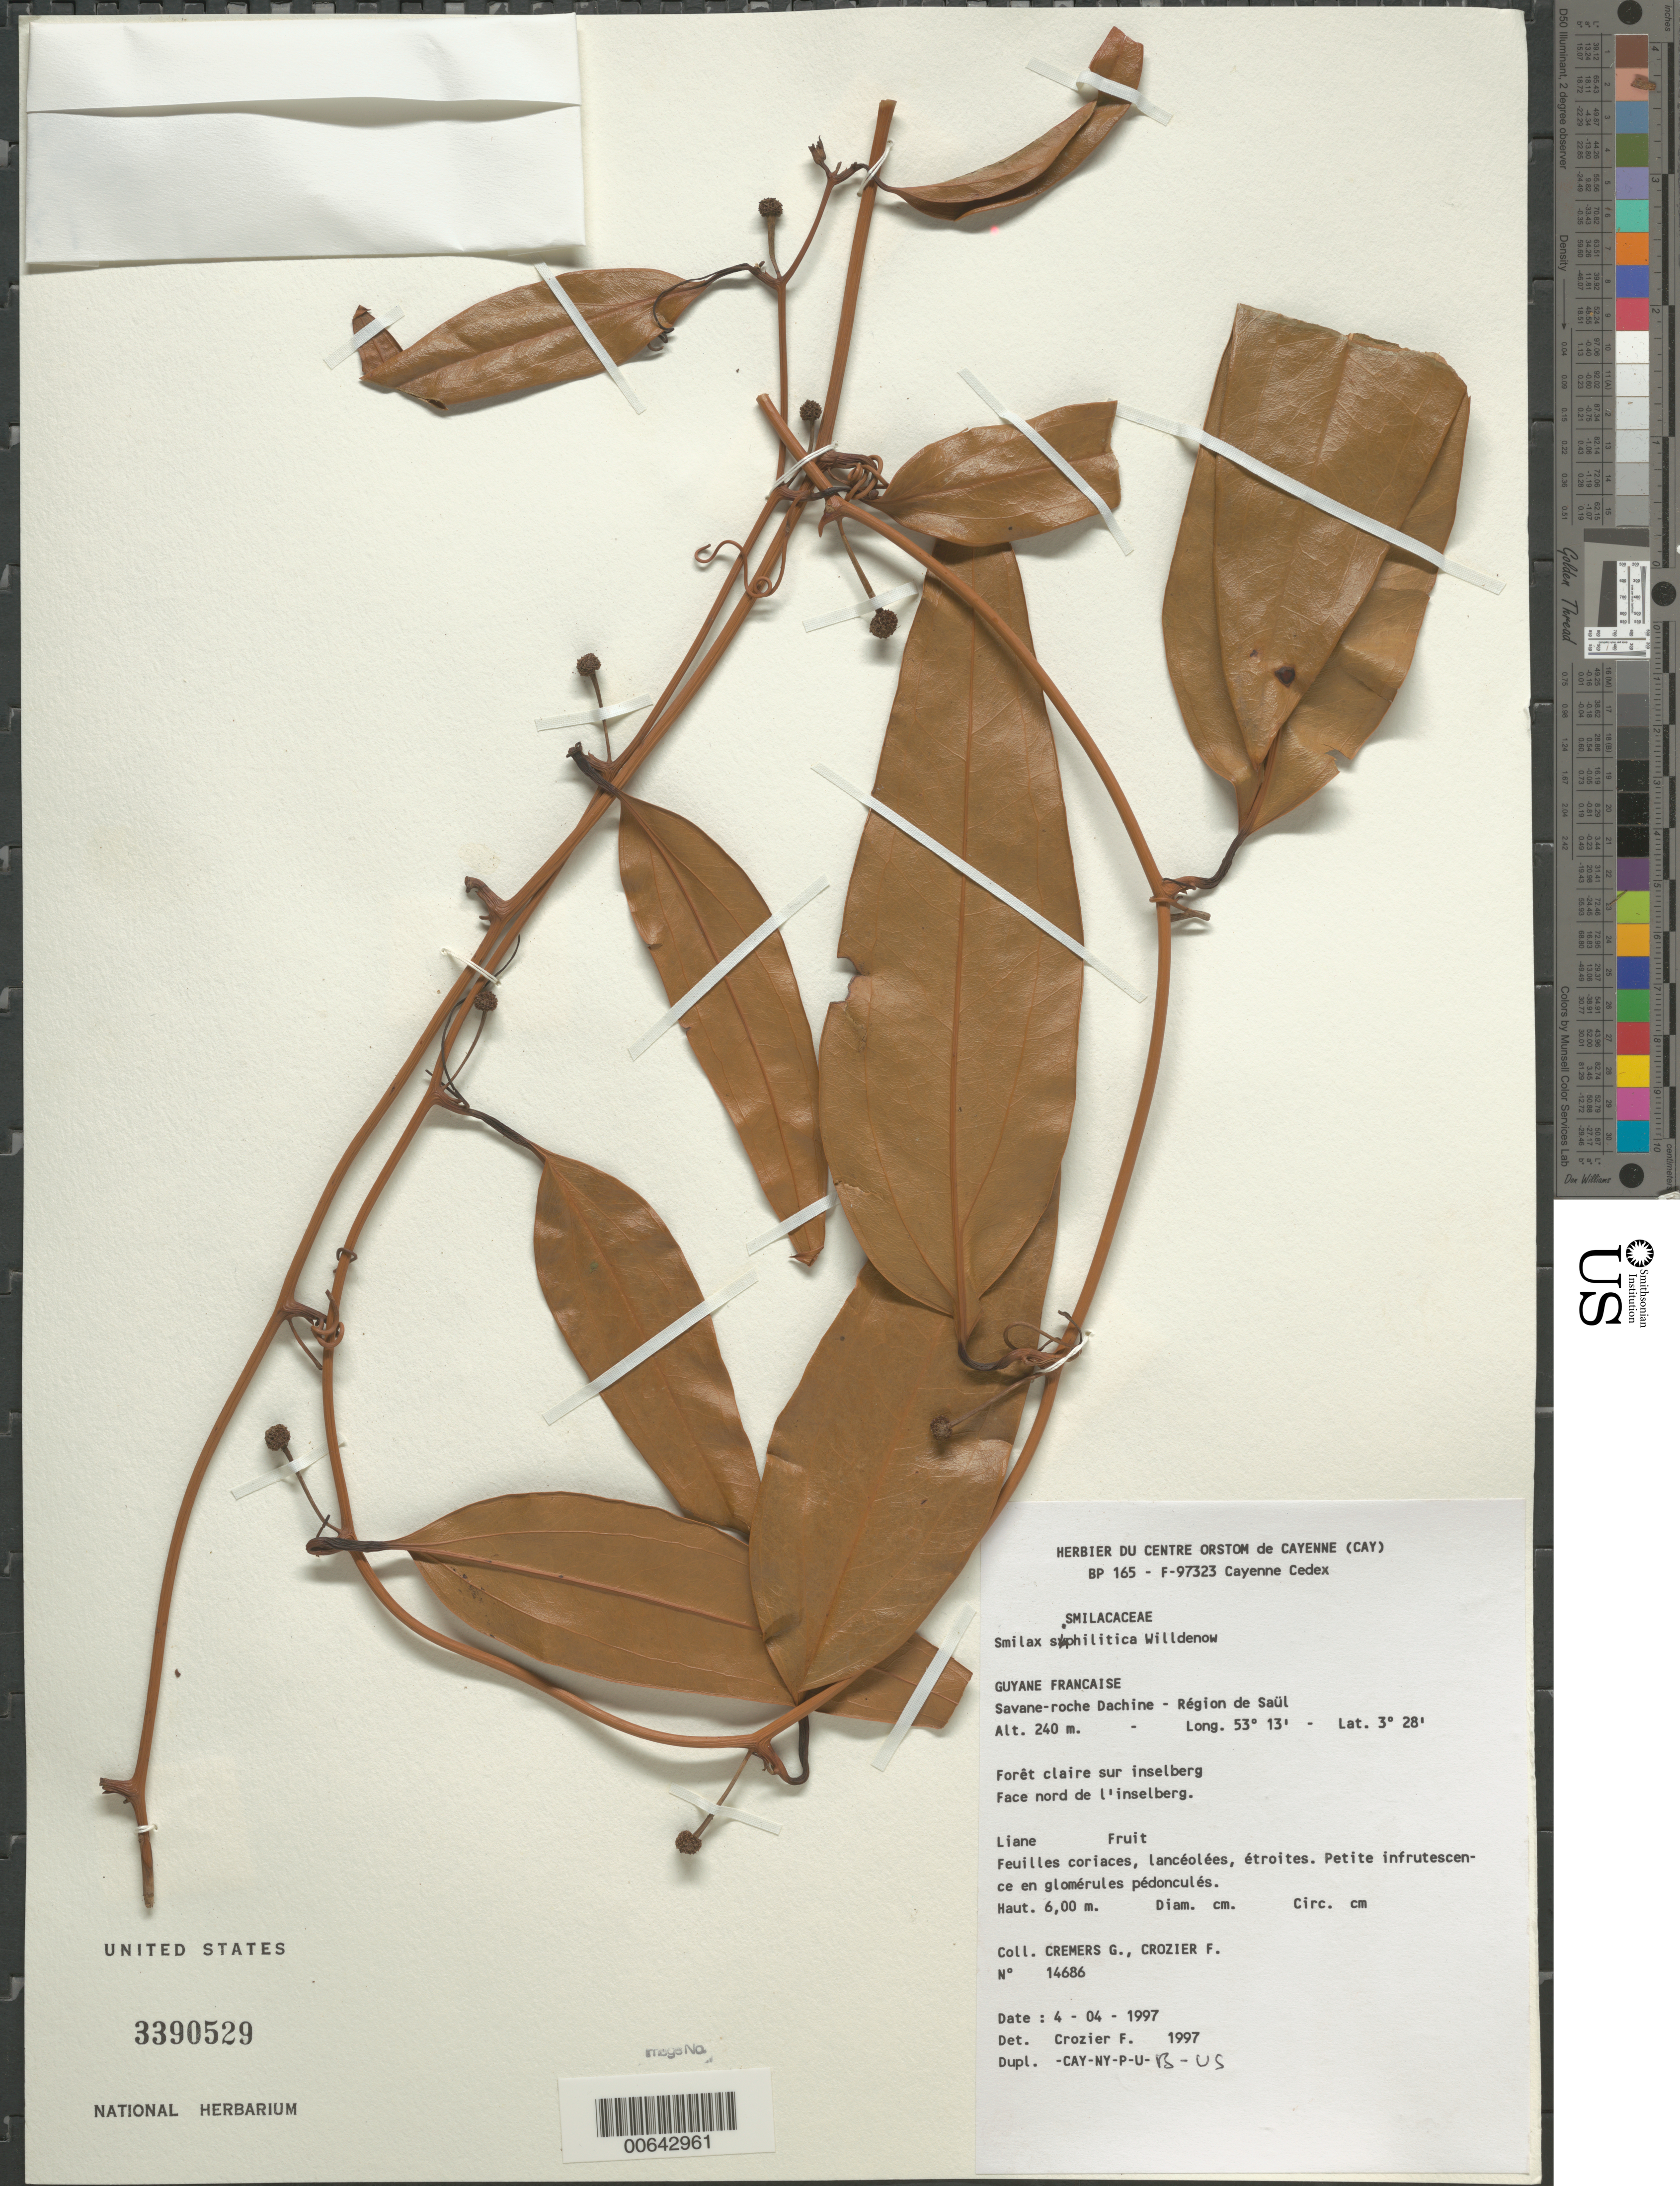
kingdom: Plantae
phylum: Tracheophyta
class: Liliopsida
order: Liliales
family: Smilacaceae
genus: Smilax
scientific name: Smilax syphilitica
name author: Humb. & Bonpl.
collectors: G. Cremers & F. Crozier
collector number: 14686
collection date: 1997-04-04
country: French Guiana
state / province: Cayenne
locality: Guyane Francaise. Savane-roche Dachine - Région de Saül.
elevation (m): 240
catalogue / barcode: US 3390529